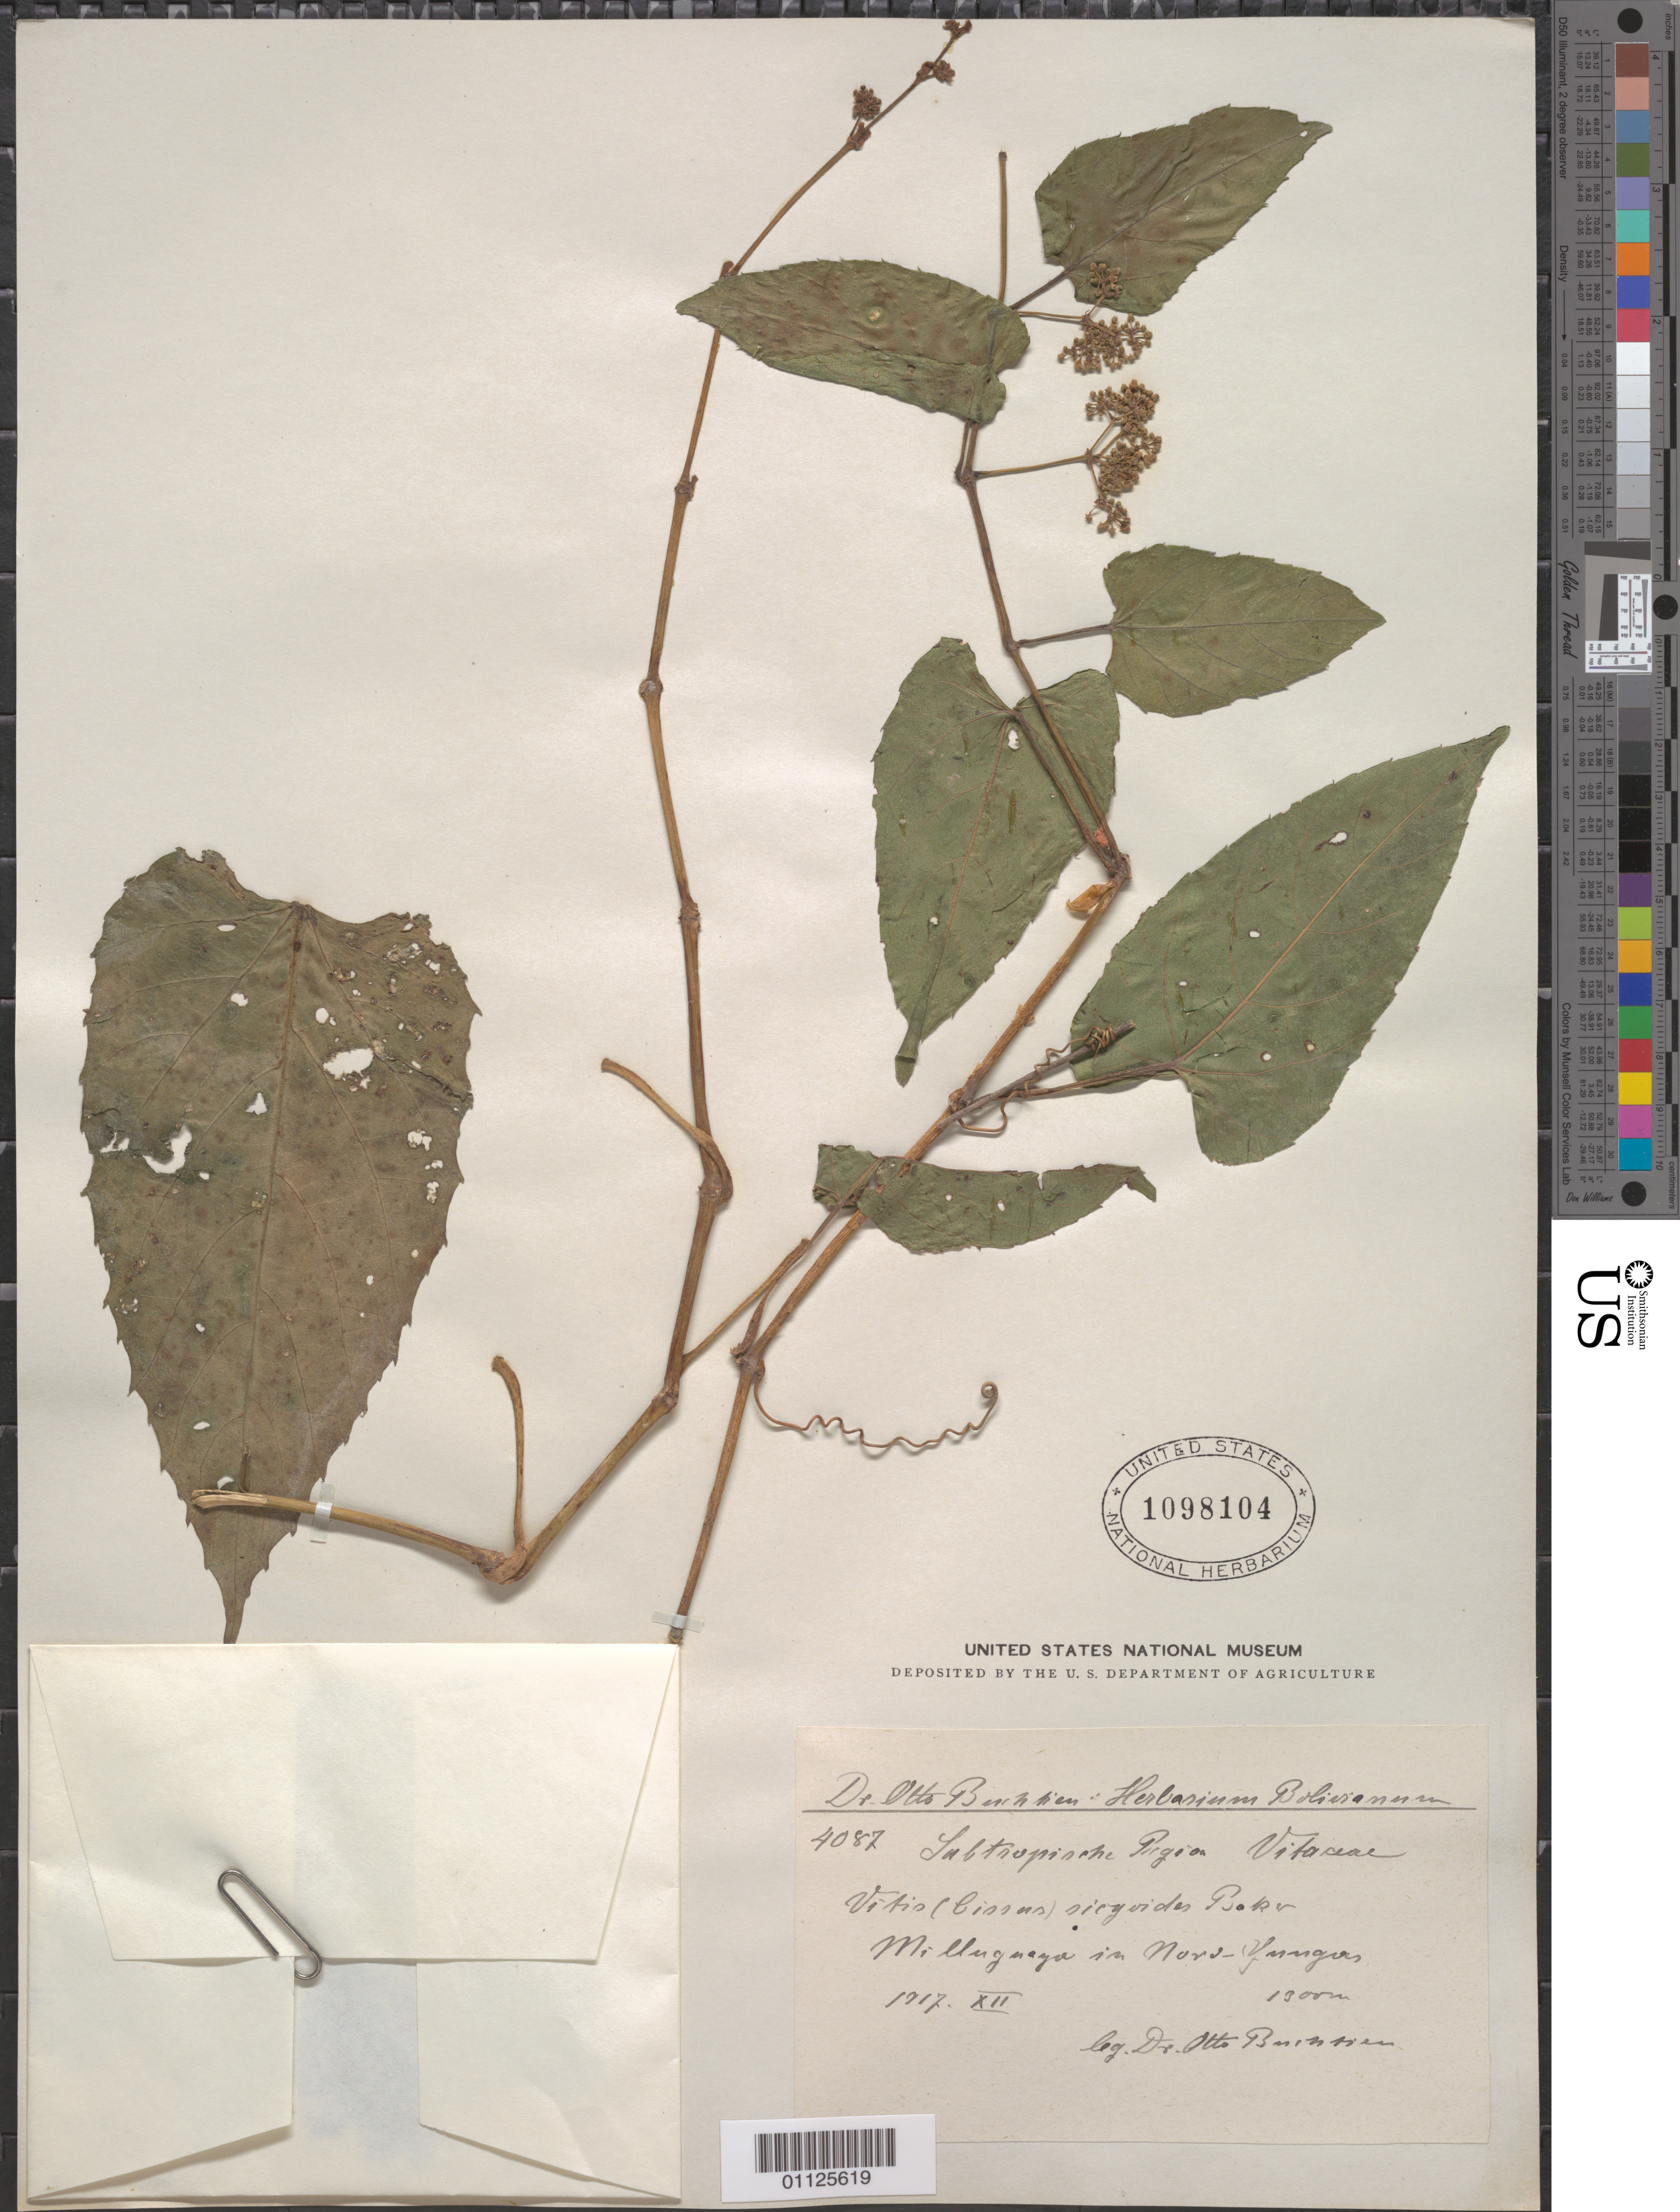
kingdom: Plantae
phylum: Tracheophyta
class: Magnoliopsida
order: Vitales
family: Vitaceae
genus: Cissus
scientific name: Cissus verticillata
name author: (L.) Nicolson & C.E. Jarvis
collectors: O. Buchtien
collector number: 4087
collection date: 1912-12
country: Bolivia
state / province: La Páz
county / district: Nor Yungas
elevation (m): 1300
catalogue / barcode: US 1098104